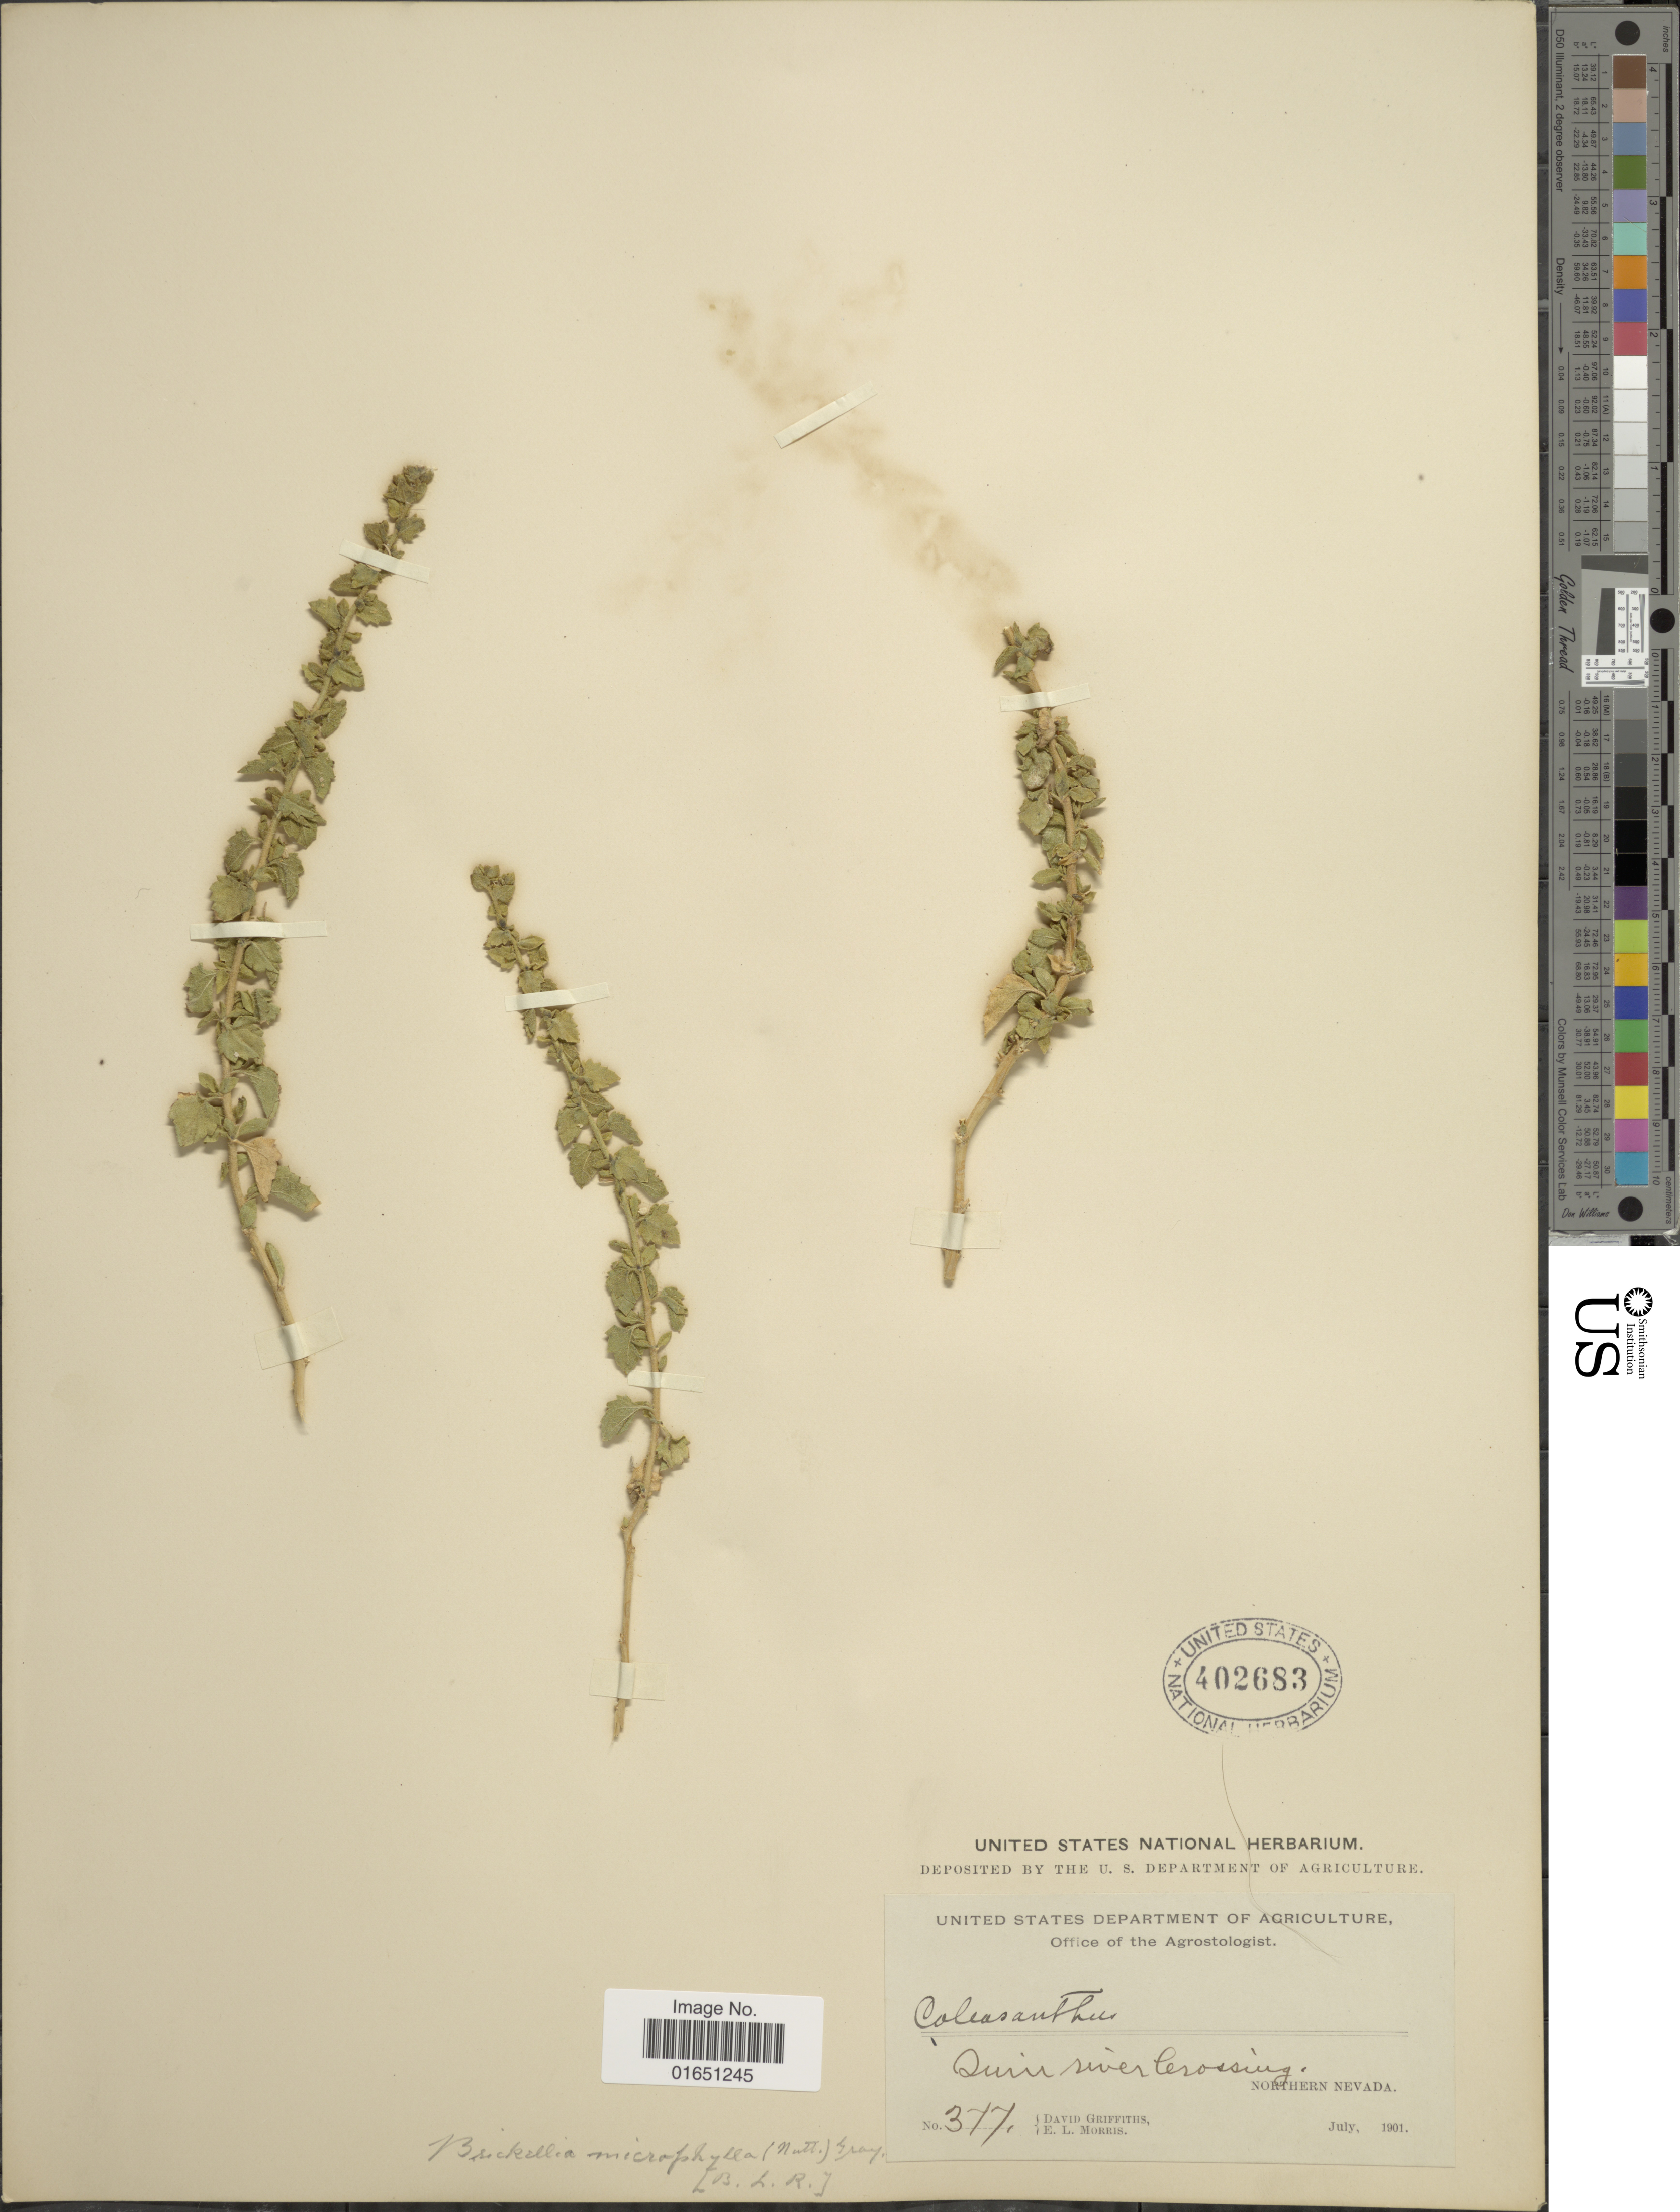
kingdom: Plantae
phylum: Tracheophyta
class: Magnoliopsida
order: Asterales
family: Asteraceae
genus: Brickellia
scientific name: Brickellia microphylla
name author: (Nutt.) A. Gray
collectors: D. Griffiths & E. Morris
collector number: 377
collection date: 1901-07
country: United States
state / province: Nevada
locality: Zuin river Cerossiug, Northern Nevada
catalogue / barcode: US 402683